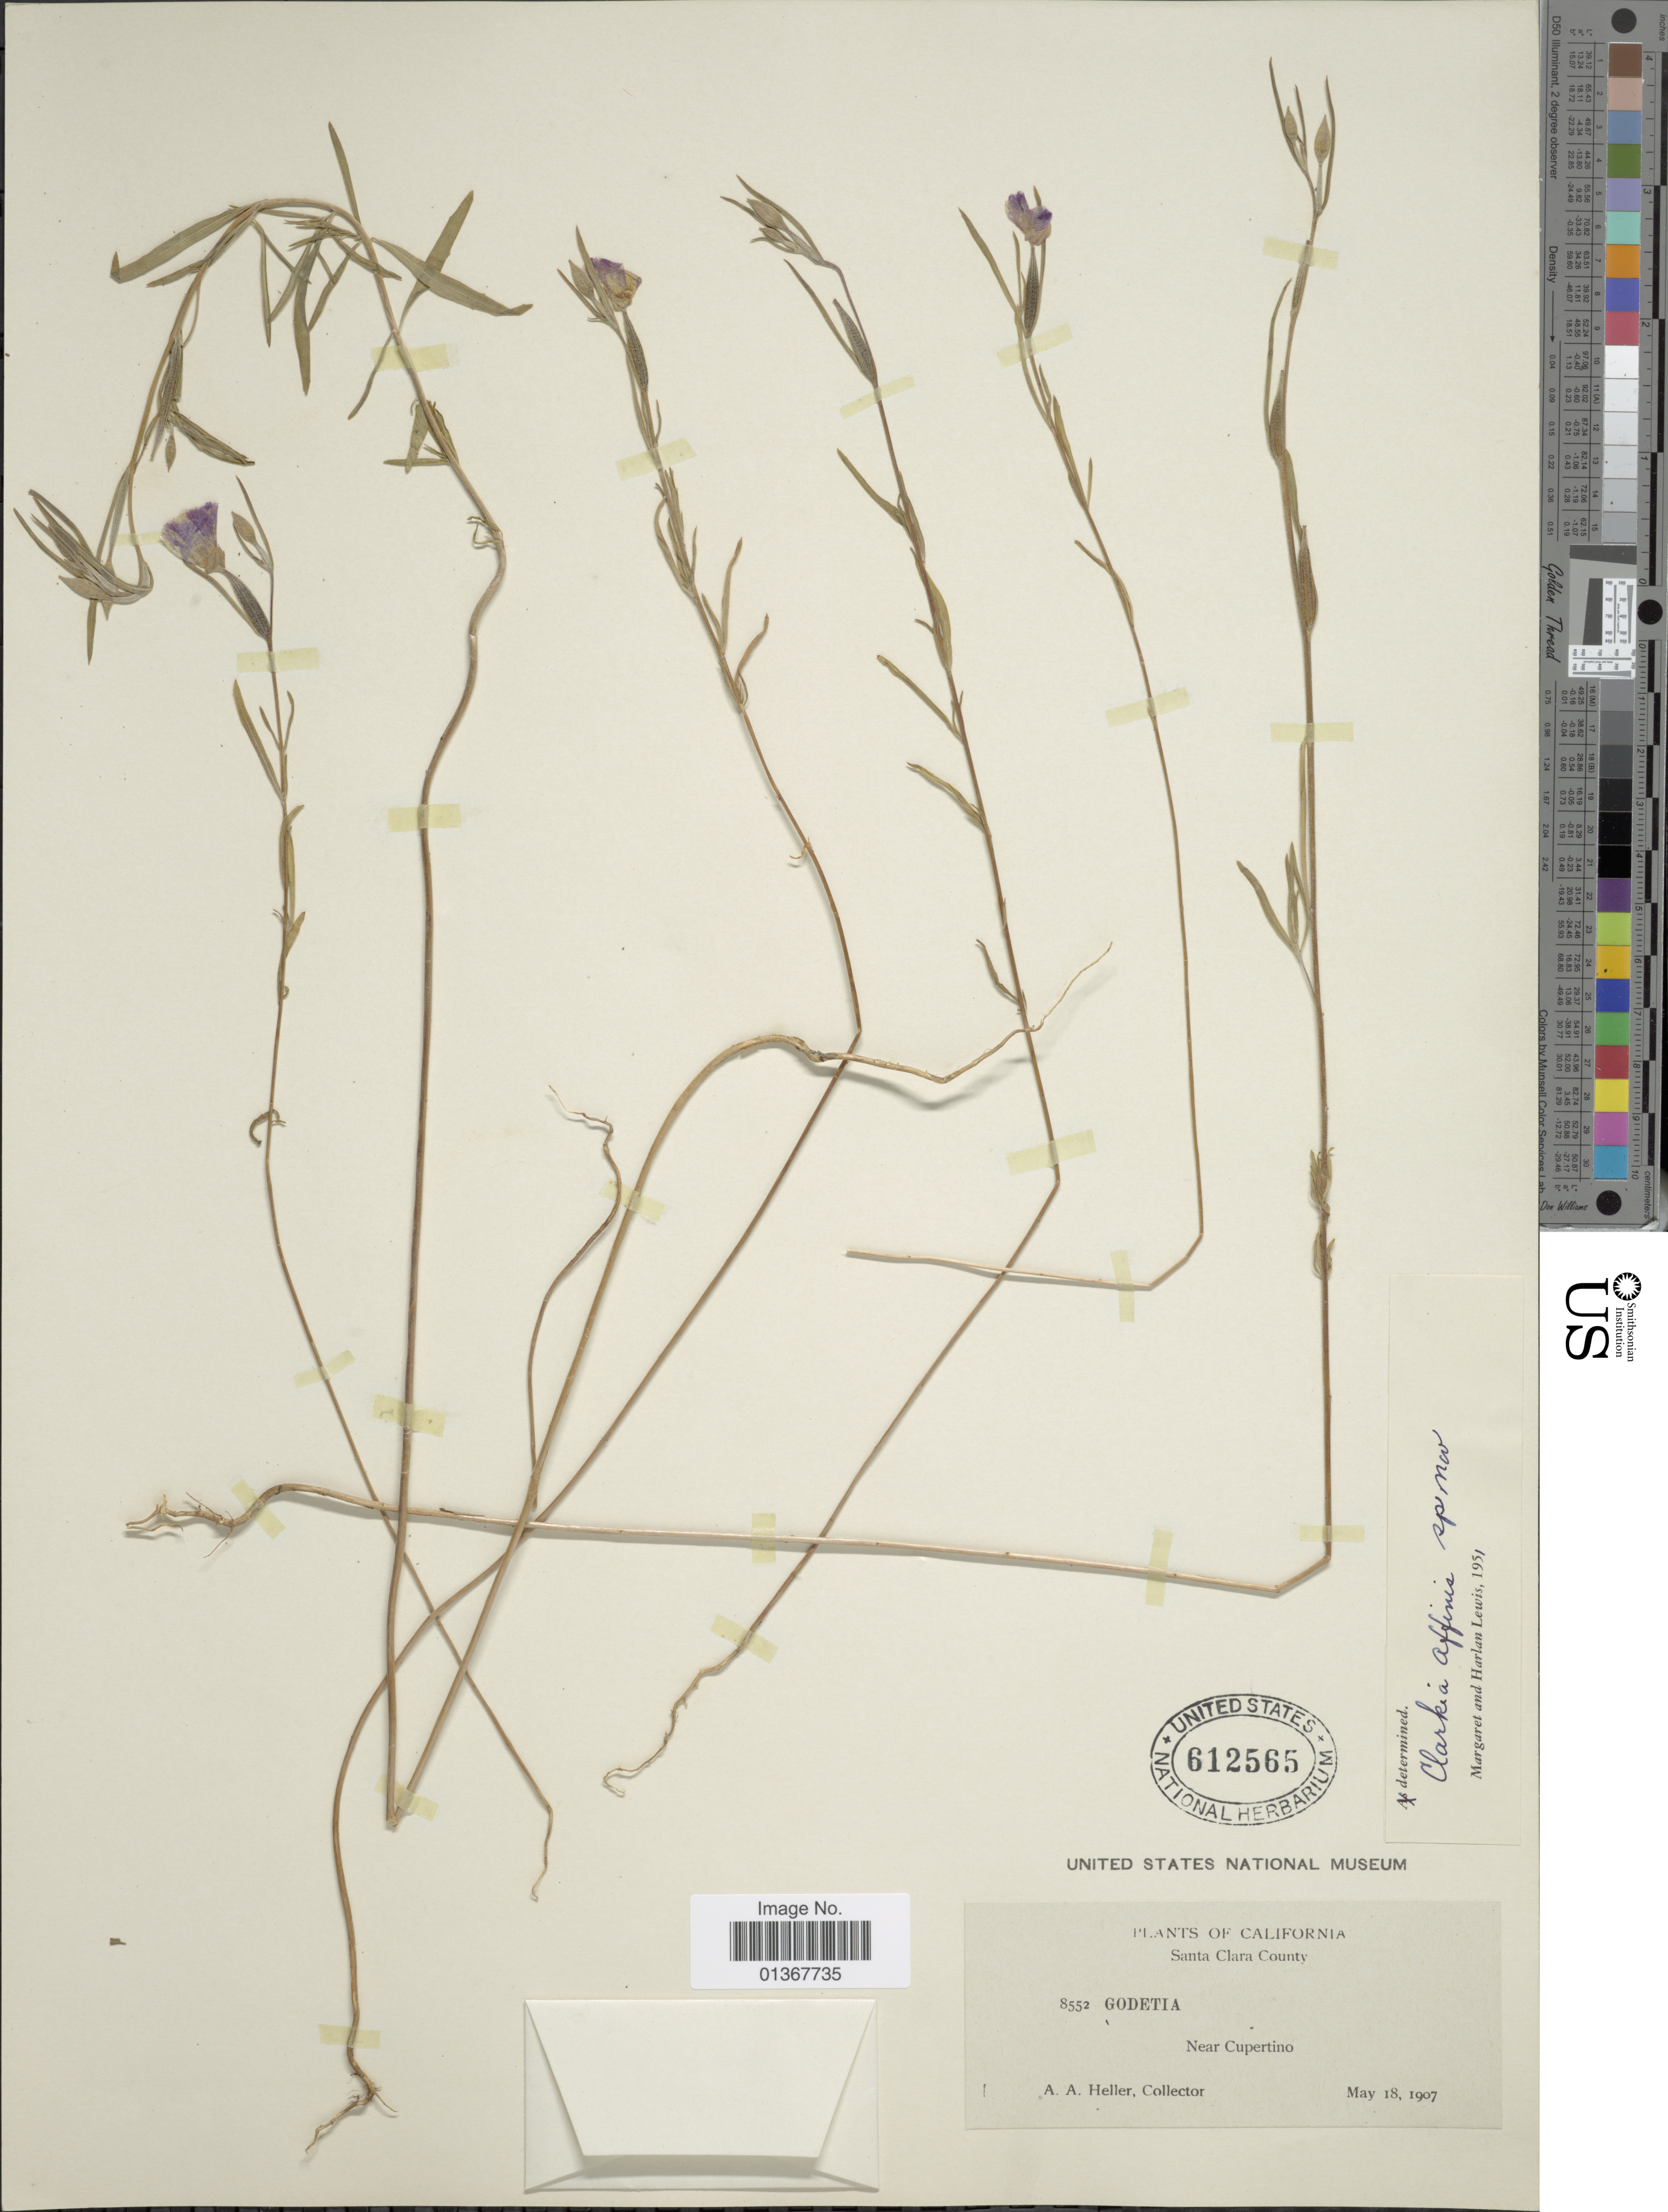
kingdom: Plantae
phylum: Tracheophyta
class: Magnoliopsida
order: Myrtales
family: Onagraceae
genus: Clarkia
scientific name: Clarkia affinis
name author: F. H. Lewis & M.E. Lewis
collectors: A. A. Heller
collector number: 8552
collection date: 1907-05-18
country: United States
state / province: California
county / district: Santa Clara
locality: Santa Clara County. Near Cupertino.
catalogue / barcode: US 612565